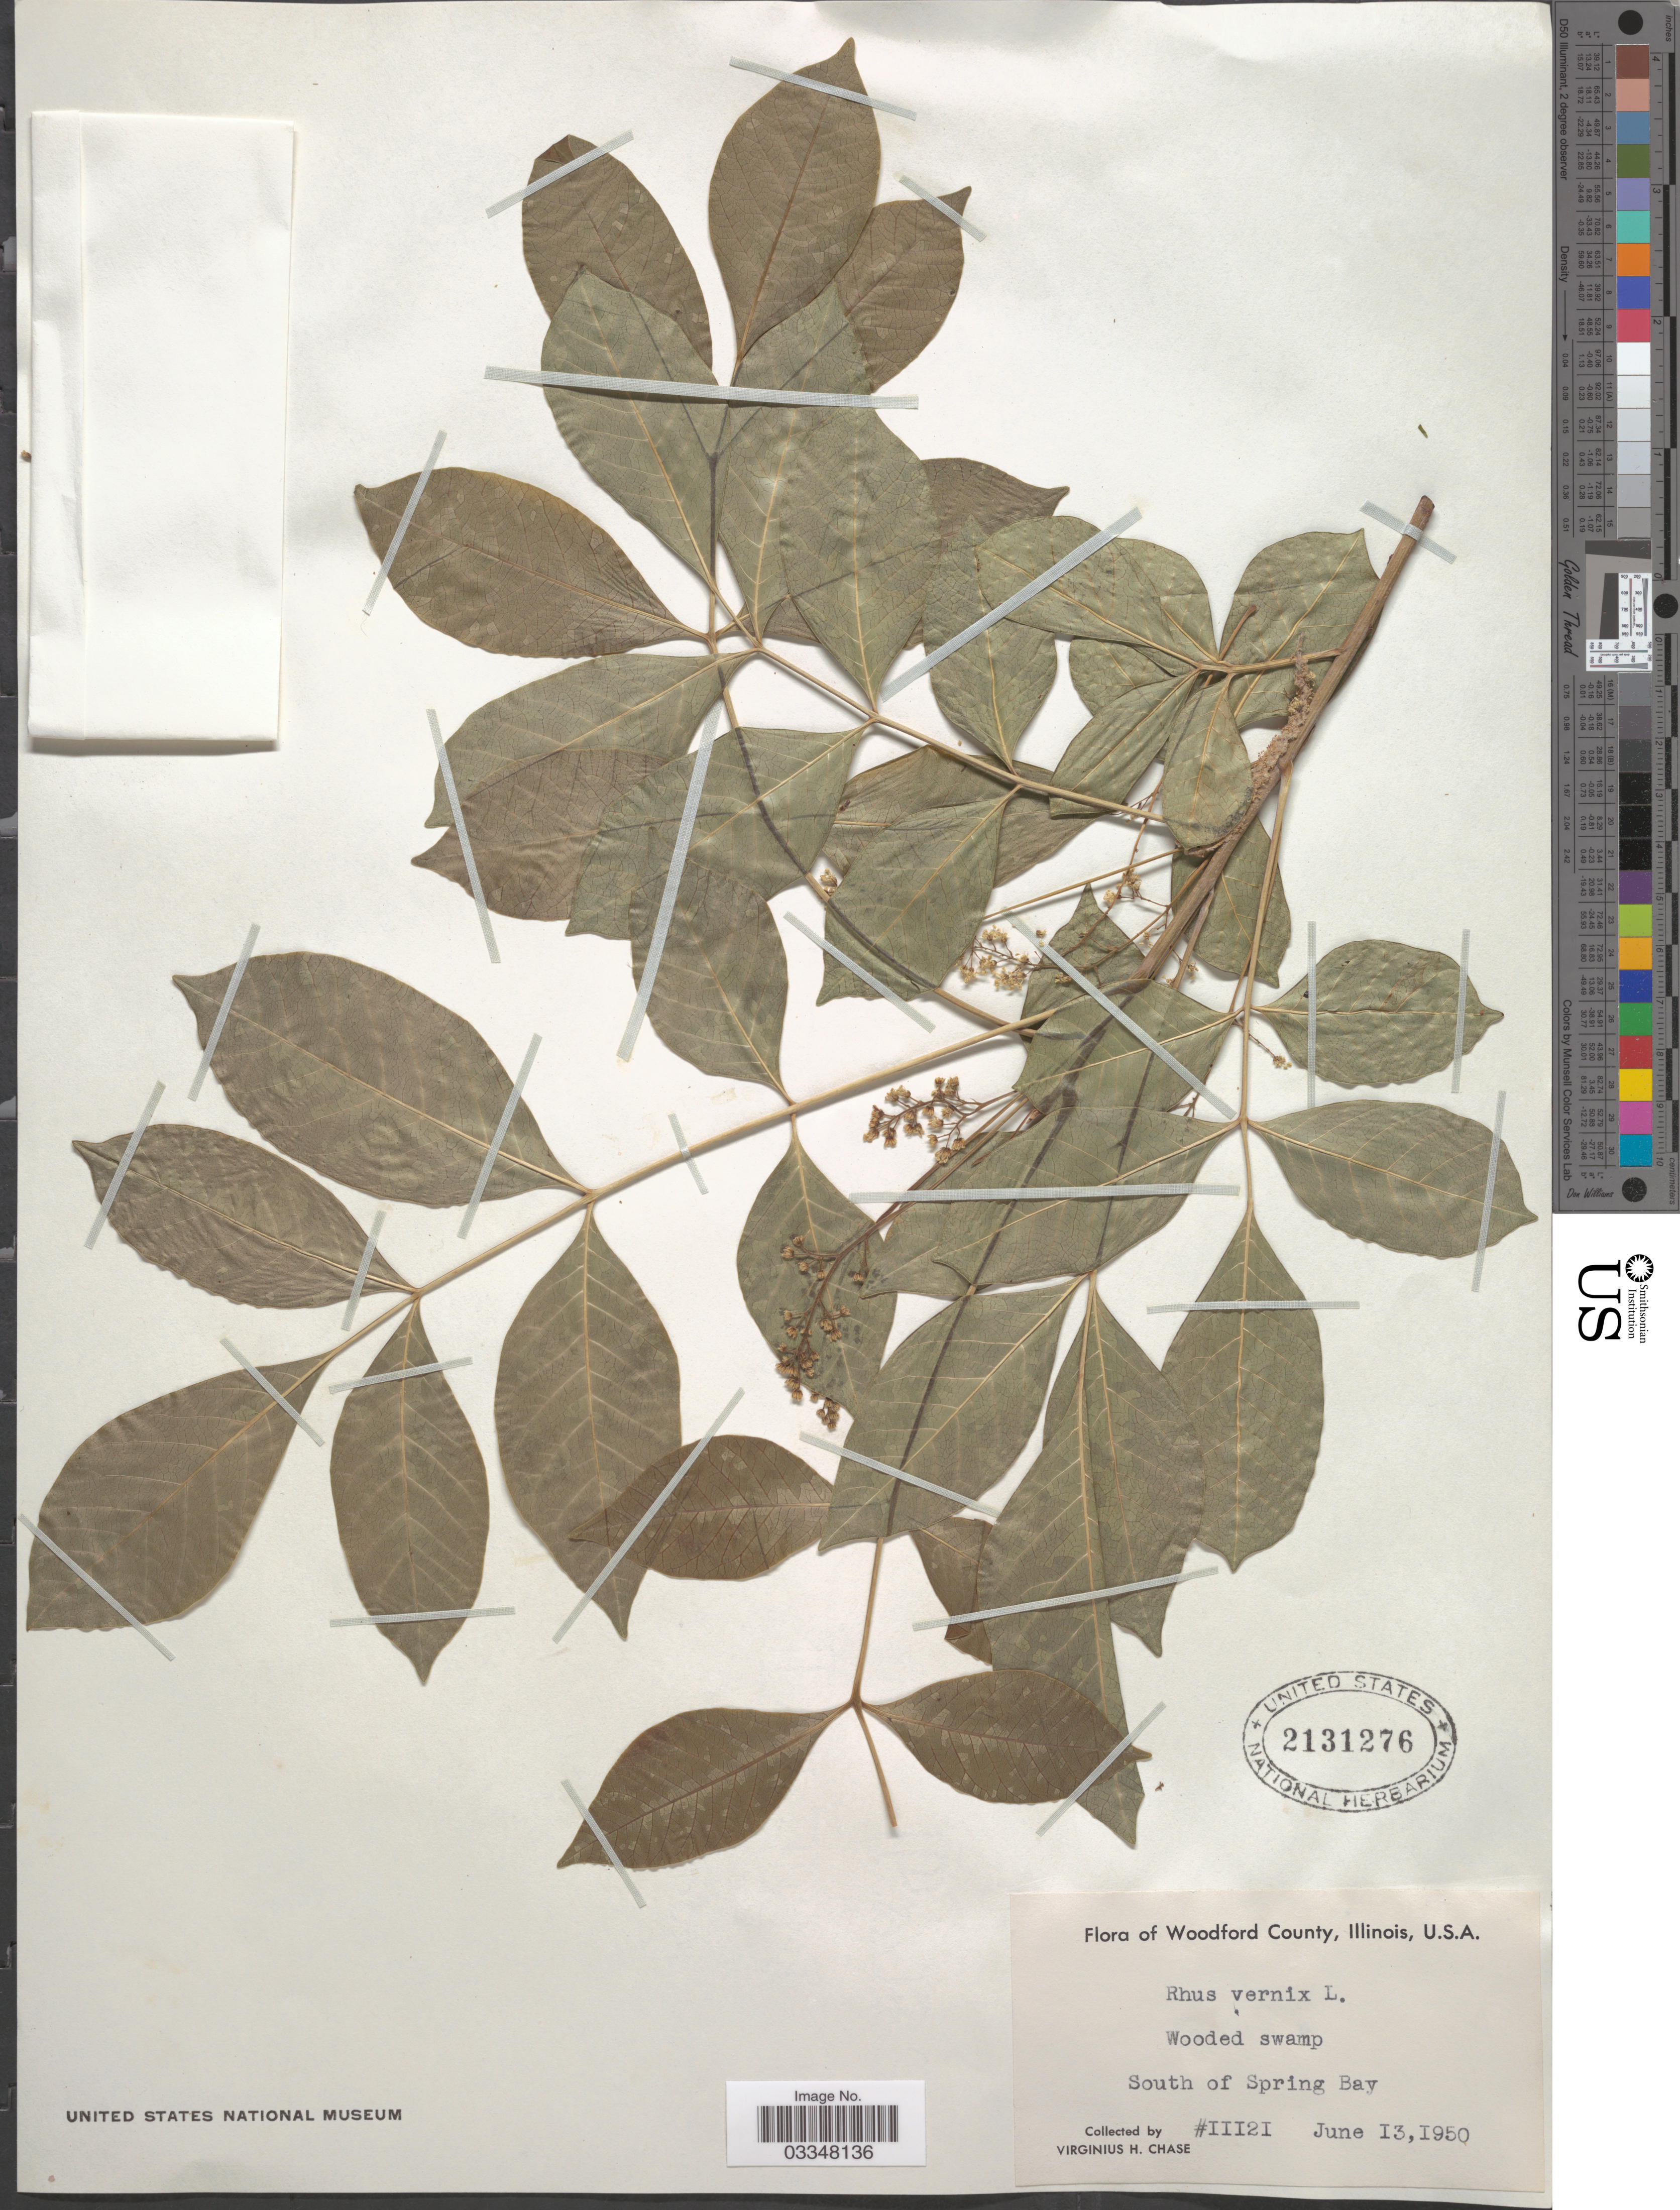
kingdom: Plantae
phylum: Tracheophyta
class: Magnoliopsida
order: Sapindales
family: Anacardiaceae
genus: Toxicodendron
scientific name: Toxicodendron vernix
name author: (L.) Kuntze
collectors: V. H. Chase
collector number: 11121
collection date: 1950-06-13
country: United States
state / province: Illinois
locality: Woodford County. South of Spring Bay.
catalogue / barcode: US 2131276